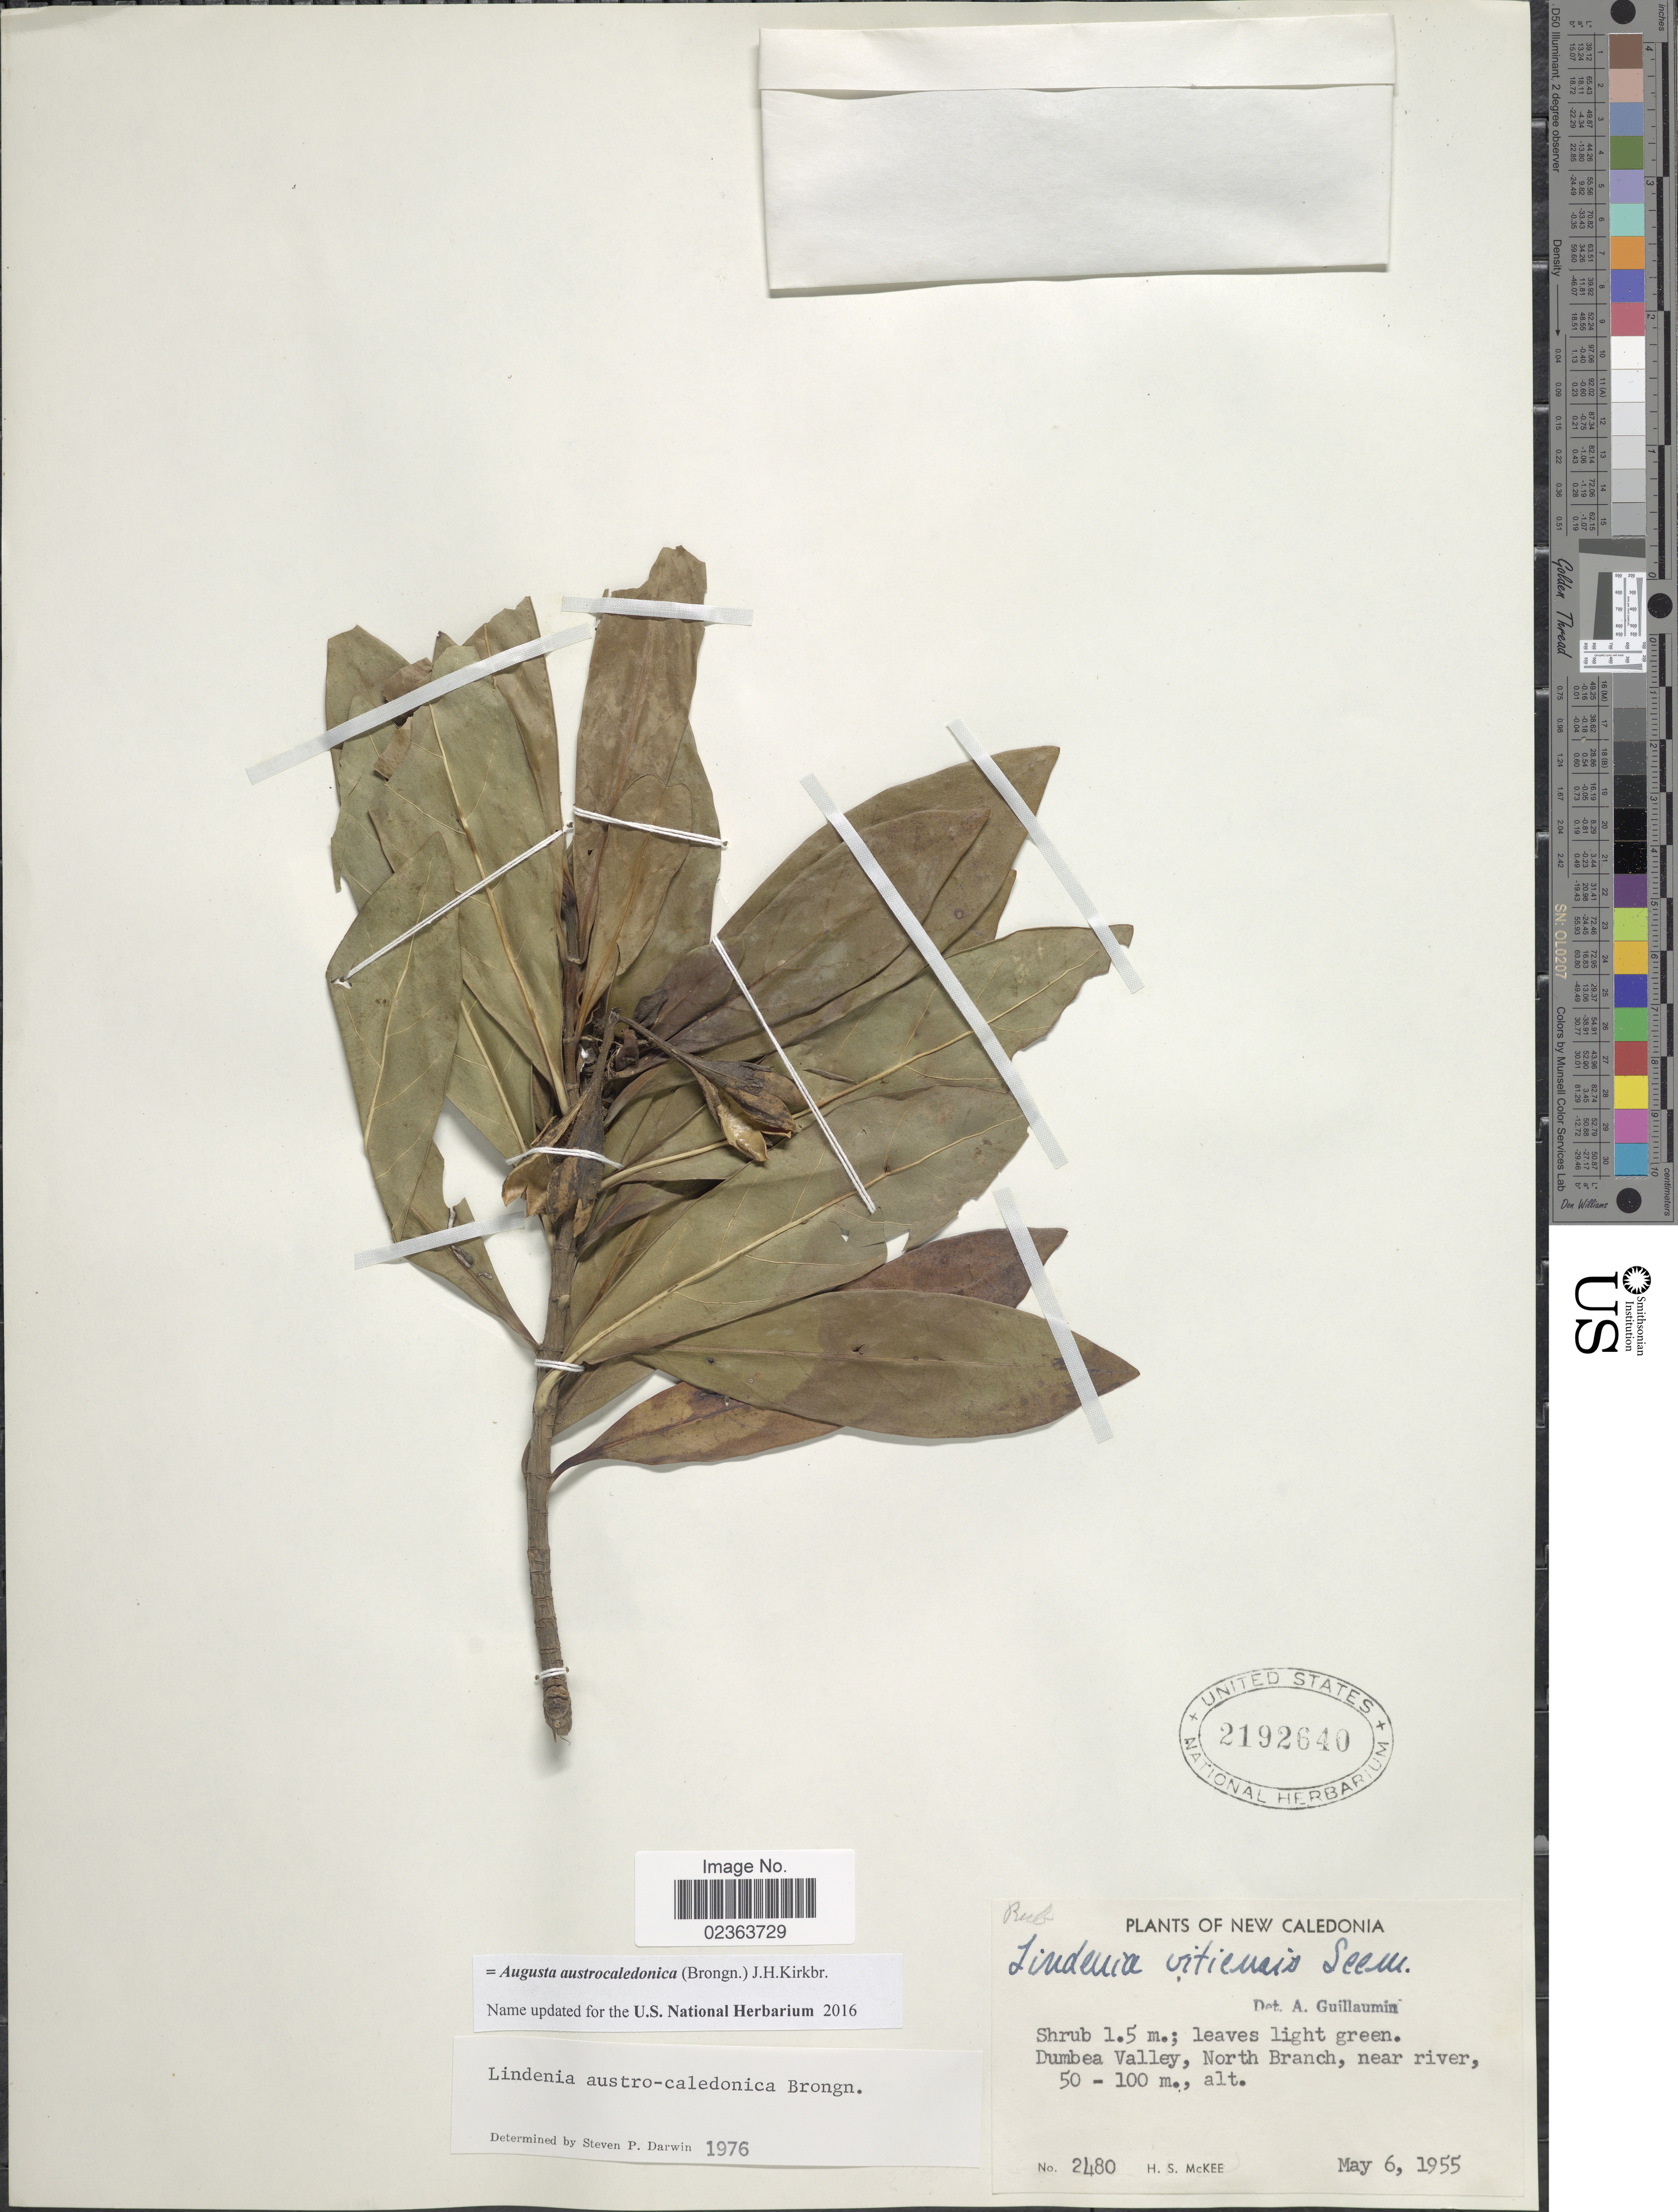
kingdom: Plantae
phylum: Tracheophyta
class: Magnoliopsida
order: Gentianales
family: Rubiaceae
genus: Augusta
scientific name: Augusta austrocaledonica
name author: (Brongn.) J.H. Kirkbr.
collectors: H. S. McKee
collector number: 2480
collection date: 1955-05-06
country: New Caledonia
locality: Dumbea Valley, North Branch, near river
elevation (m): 50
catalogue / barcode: US 2192640